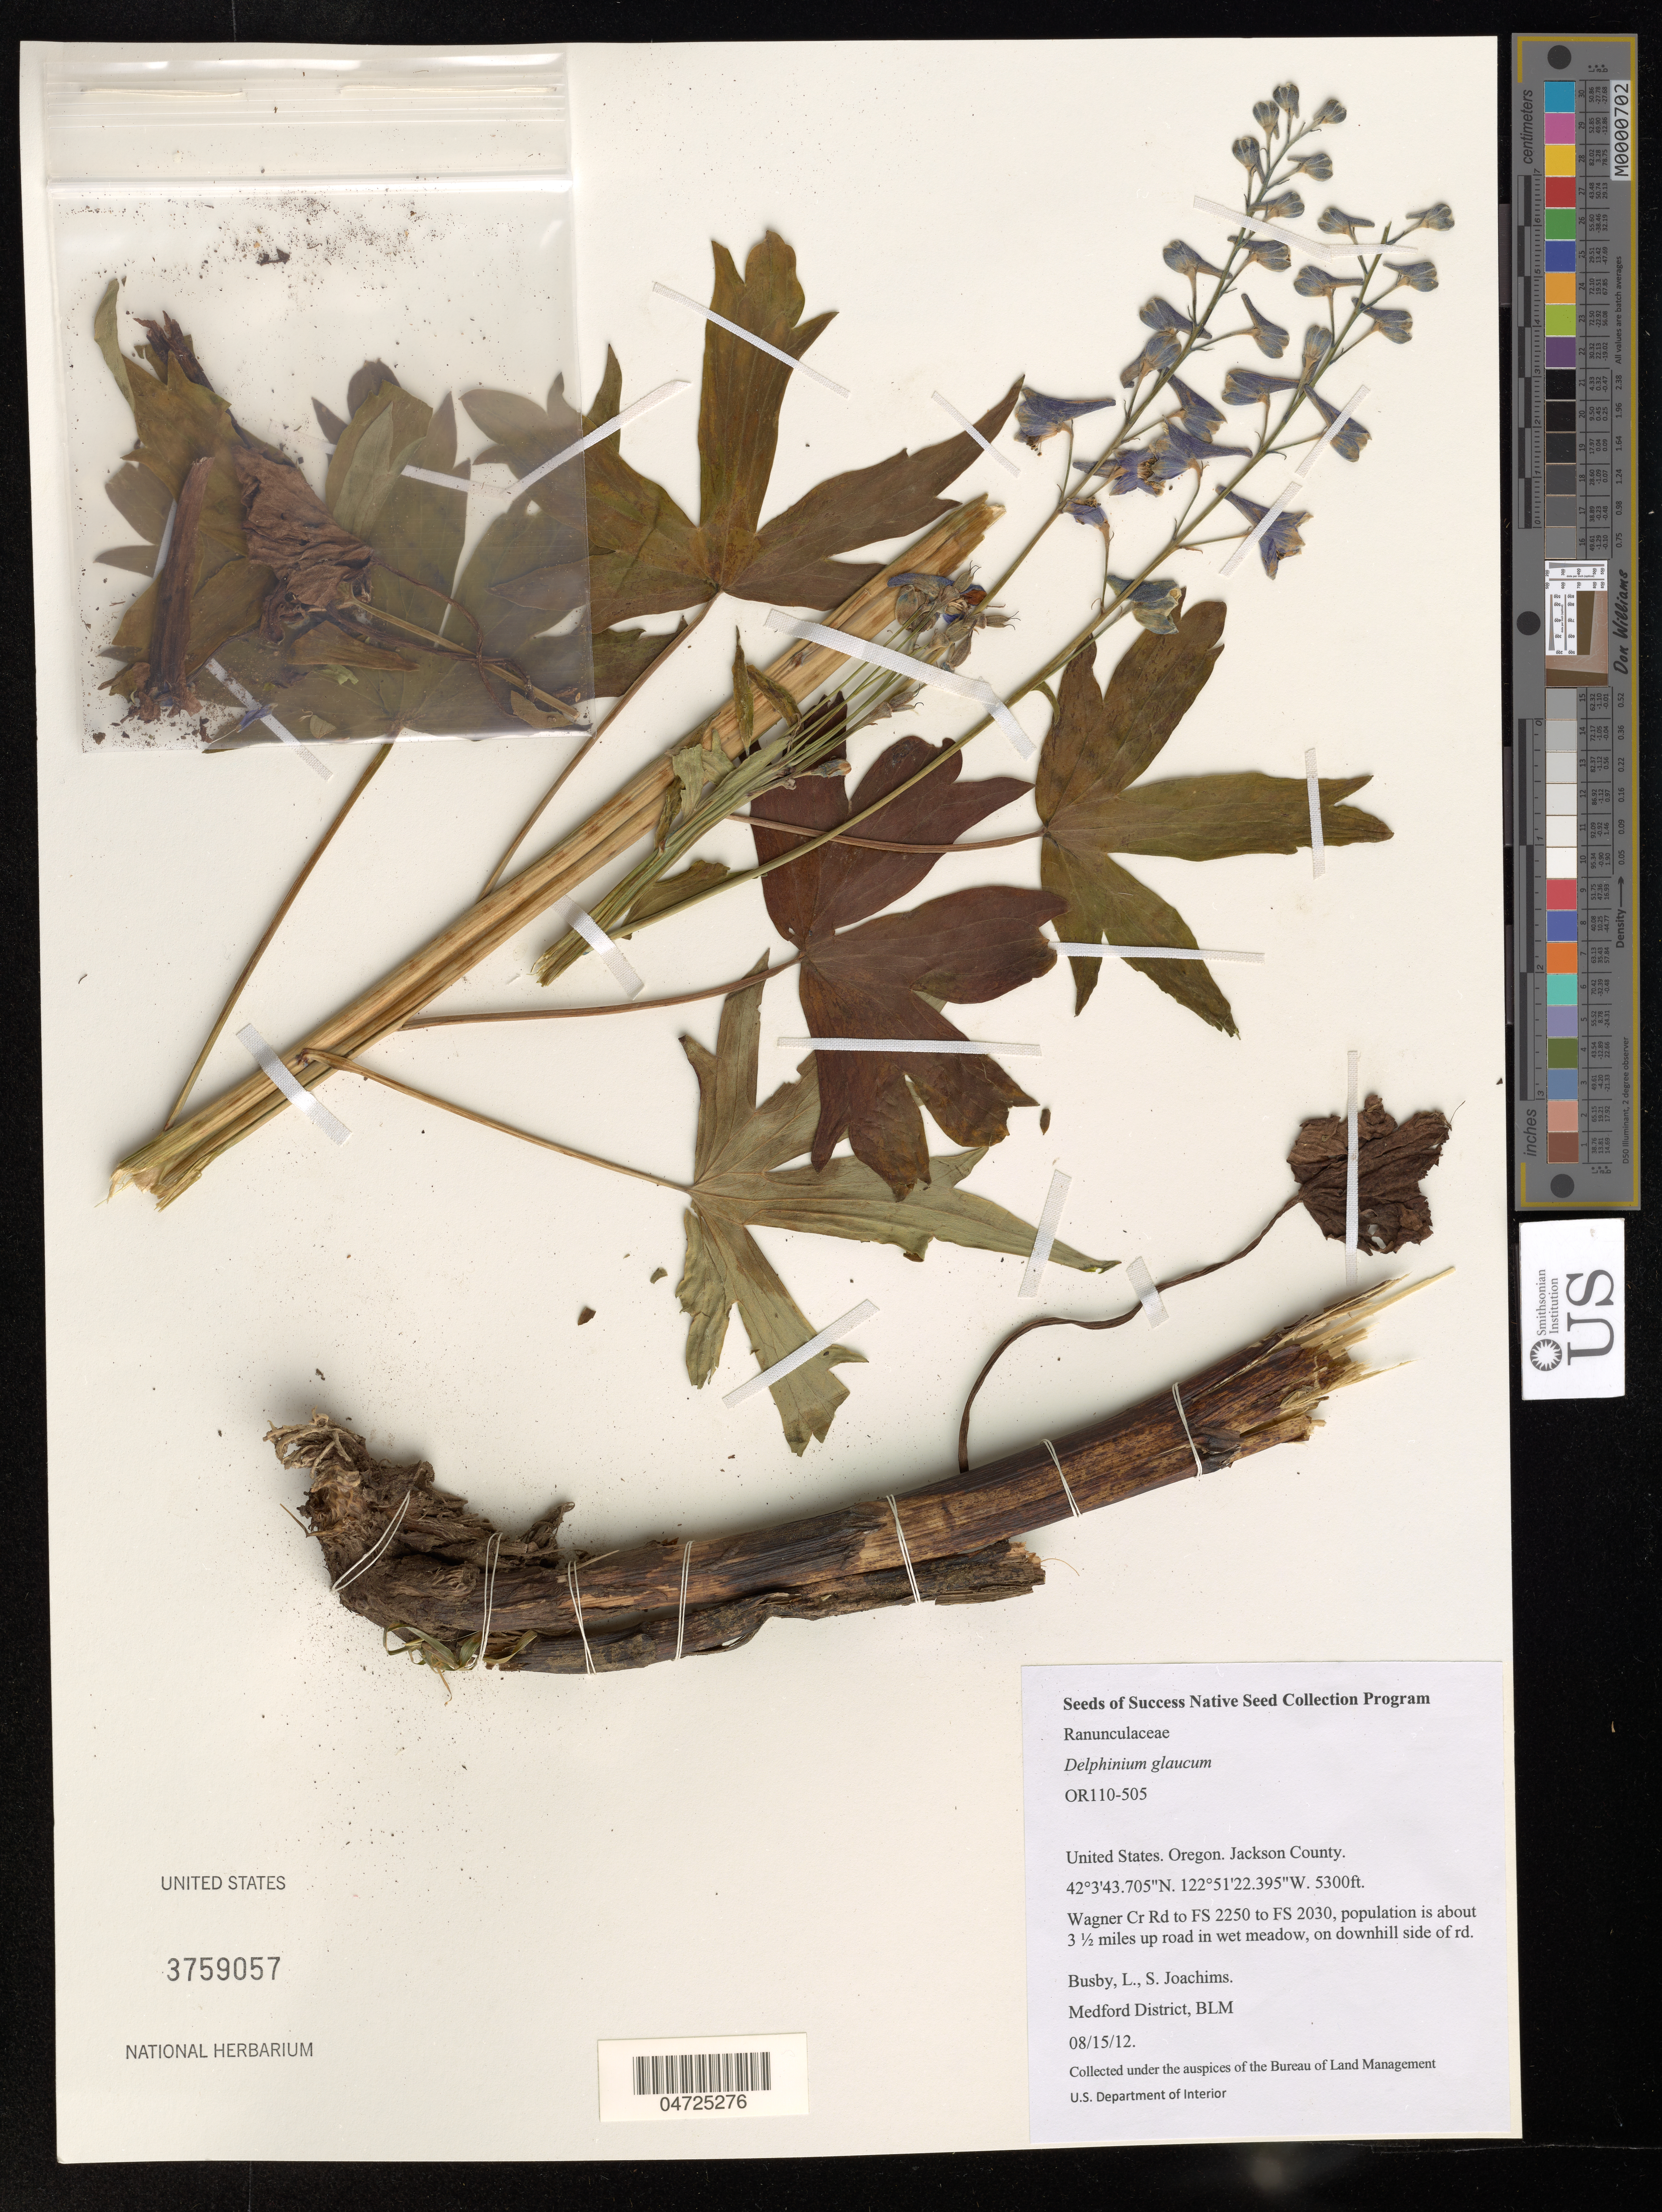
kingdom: Plantae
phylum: Tracheophyta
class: Magnoliopsida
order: Ranunculales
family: Ranunculaceae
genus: Delphinium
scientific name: Delphinium glaucum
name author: S. Watson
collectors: L. Busby & S. Joachims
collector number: OR110-505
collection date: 2012-08-15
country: United States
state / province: Oregon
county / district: Jackson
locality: Jackson County. Wagner Cr Rd to FS 2250 to FS 2030, population is about 3 ½ miles up road in wet meadow, on downhill side of rd.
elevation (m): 1615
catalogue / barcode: US 3759057